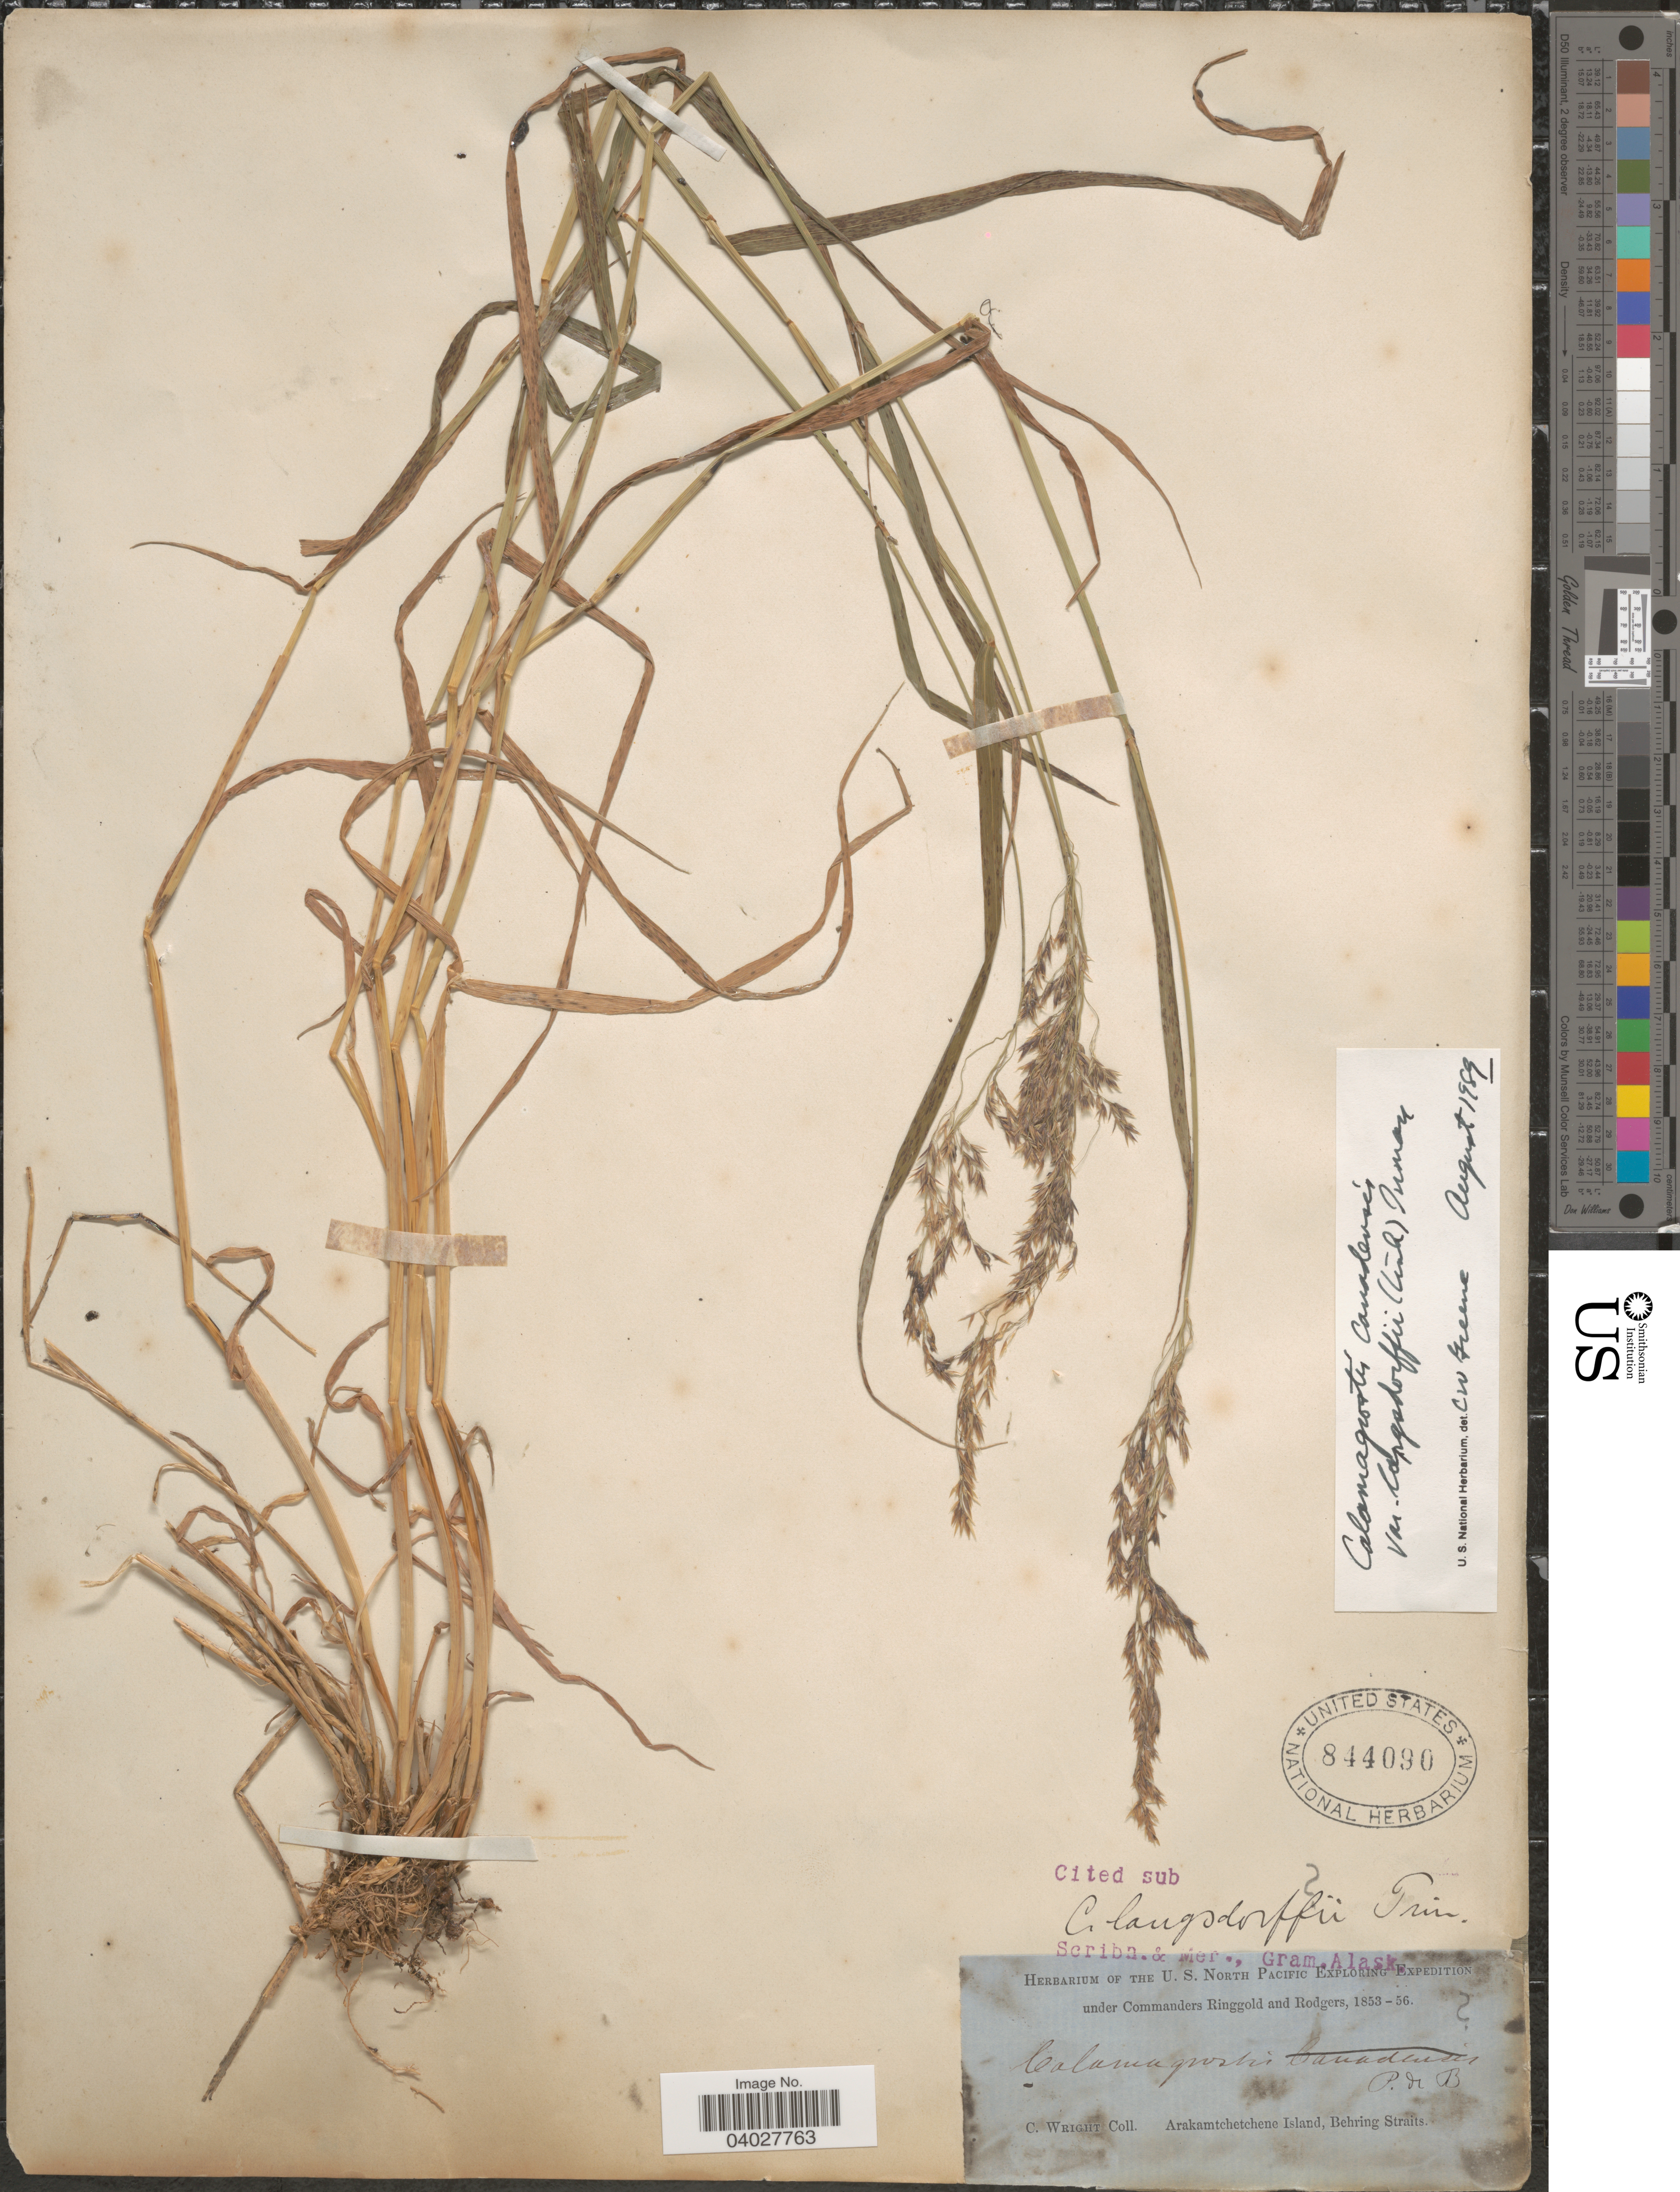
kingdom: Plantae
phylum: Tracheophyta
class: Liliopsida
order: Poales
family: Poaceae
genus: Calamagrostis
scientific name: Calamagrostis canadensis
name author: (Michx.) P. Beauv.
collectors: C. Wright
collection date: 1853/1856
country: Russian Federation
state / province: Chukotka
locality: Arakamtchetchene Island, Behring Straits.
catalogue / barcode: US 844090